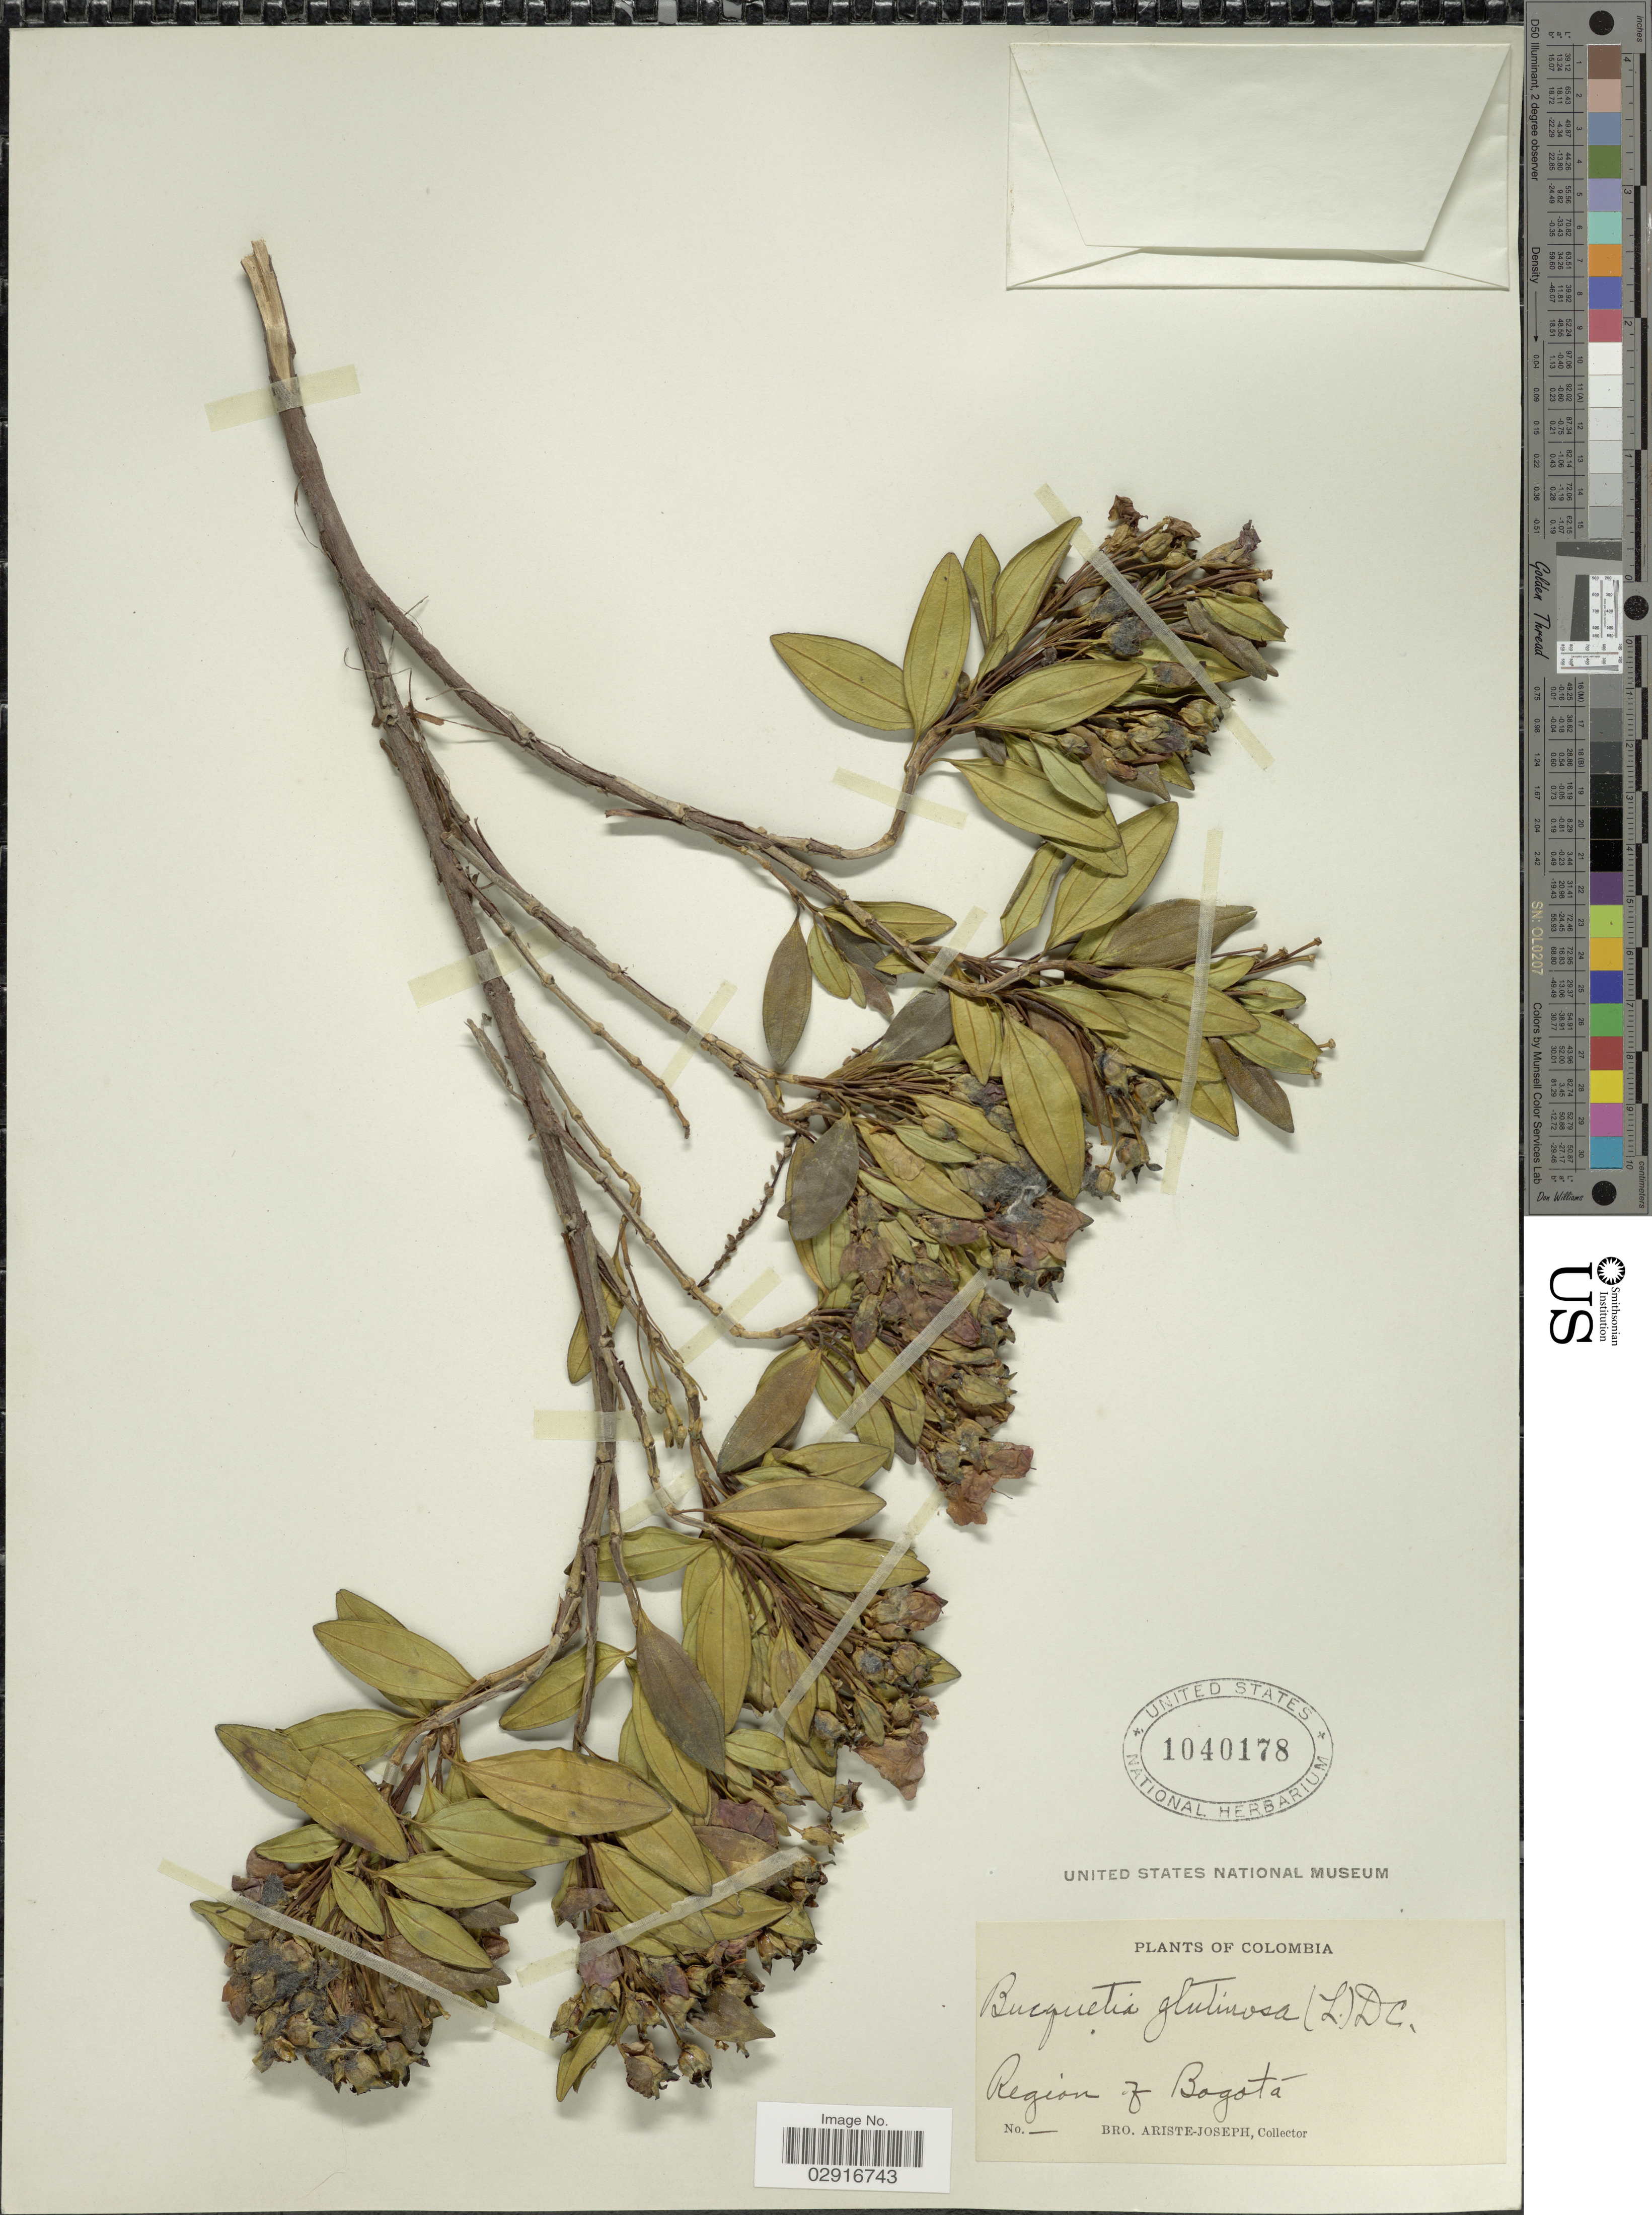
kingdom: Plantae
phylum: Tracheophyta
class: Magnoliopsida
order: Myrtales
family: Melastomataceae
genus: Bucquetia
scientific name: Bucquetia glutinosa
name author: DC.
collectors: Bro. Ariste-Joseph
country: Colombia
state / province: Bogota D.C.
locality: Region of Bogotá.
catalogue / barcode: US 1040178